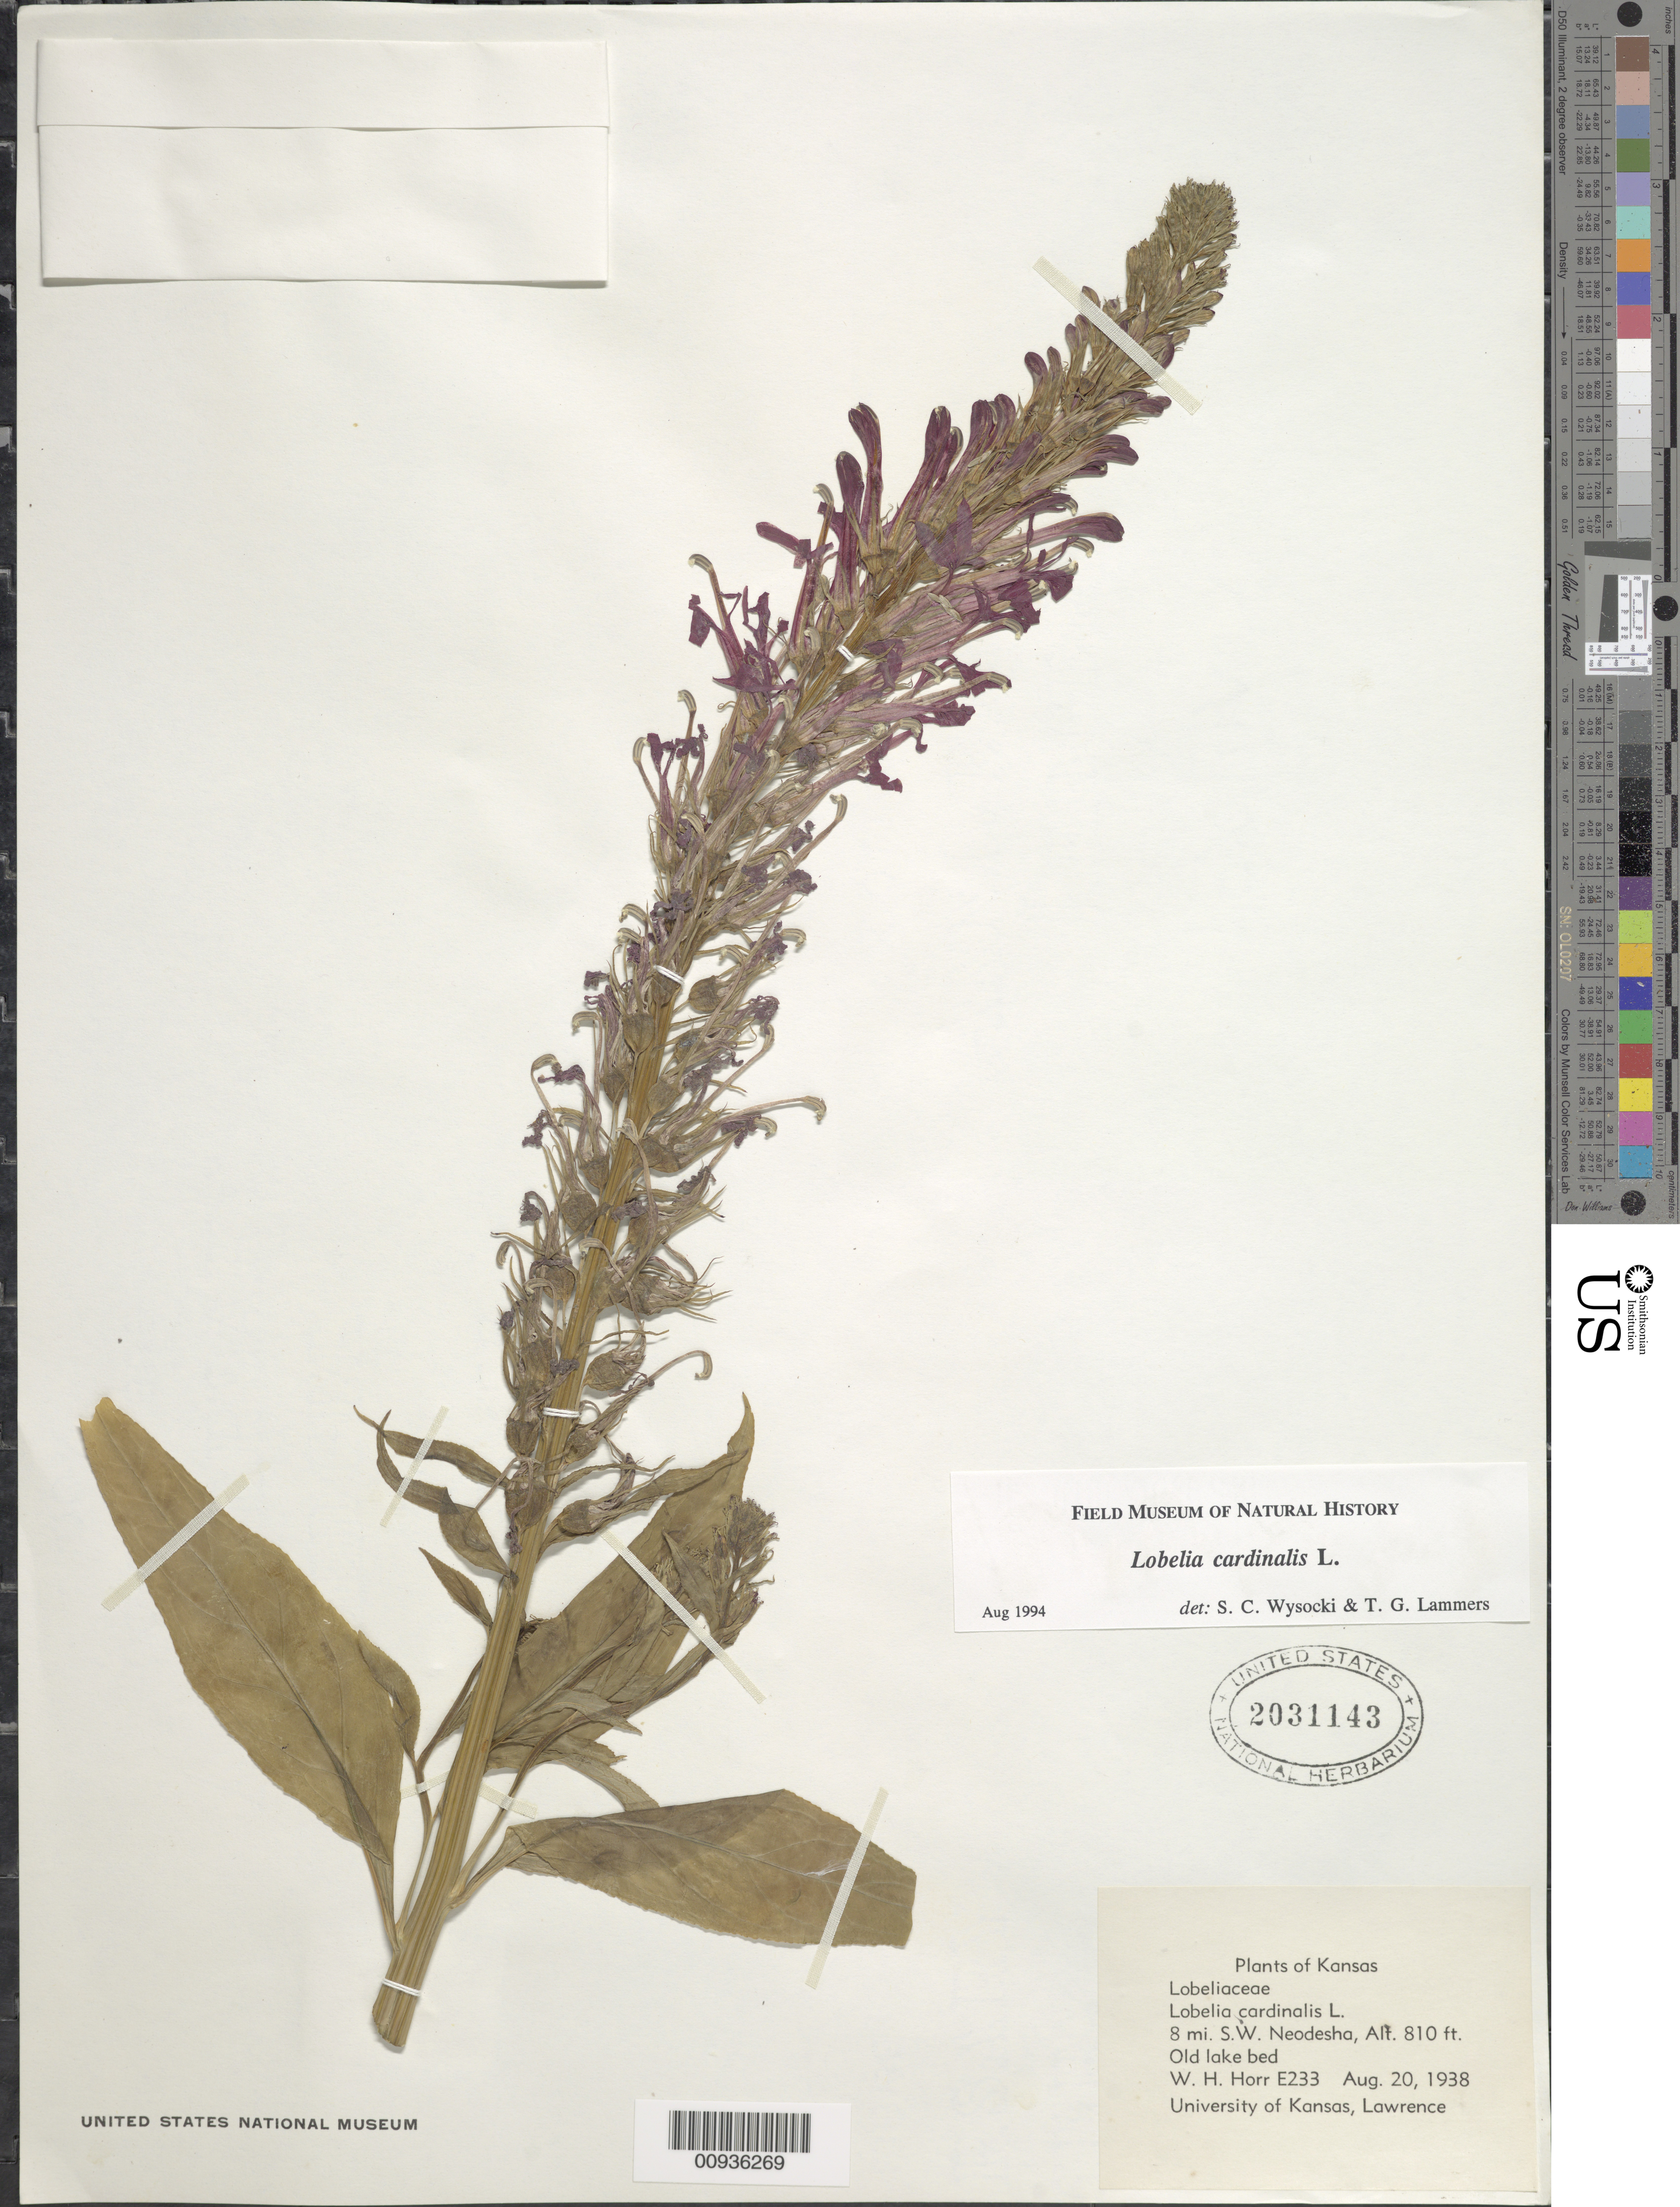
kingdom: Plantae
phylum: Tracheophyta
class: Magnoliopsida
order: Asterales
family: Campanulaceae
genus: Lobelia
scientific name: Lobelia cardinalis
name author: L.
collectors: W. H. Horr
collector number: E233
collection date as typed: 20 Aug 1938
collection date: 1938-08-20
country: United States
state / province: Kansas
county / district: Wilson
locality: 8 mi. SW of Neodesha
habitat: old lake bed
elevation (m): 247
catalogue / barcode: US 2031143